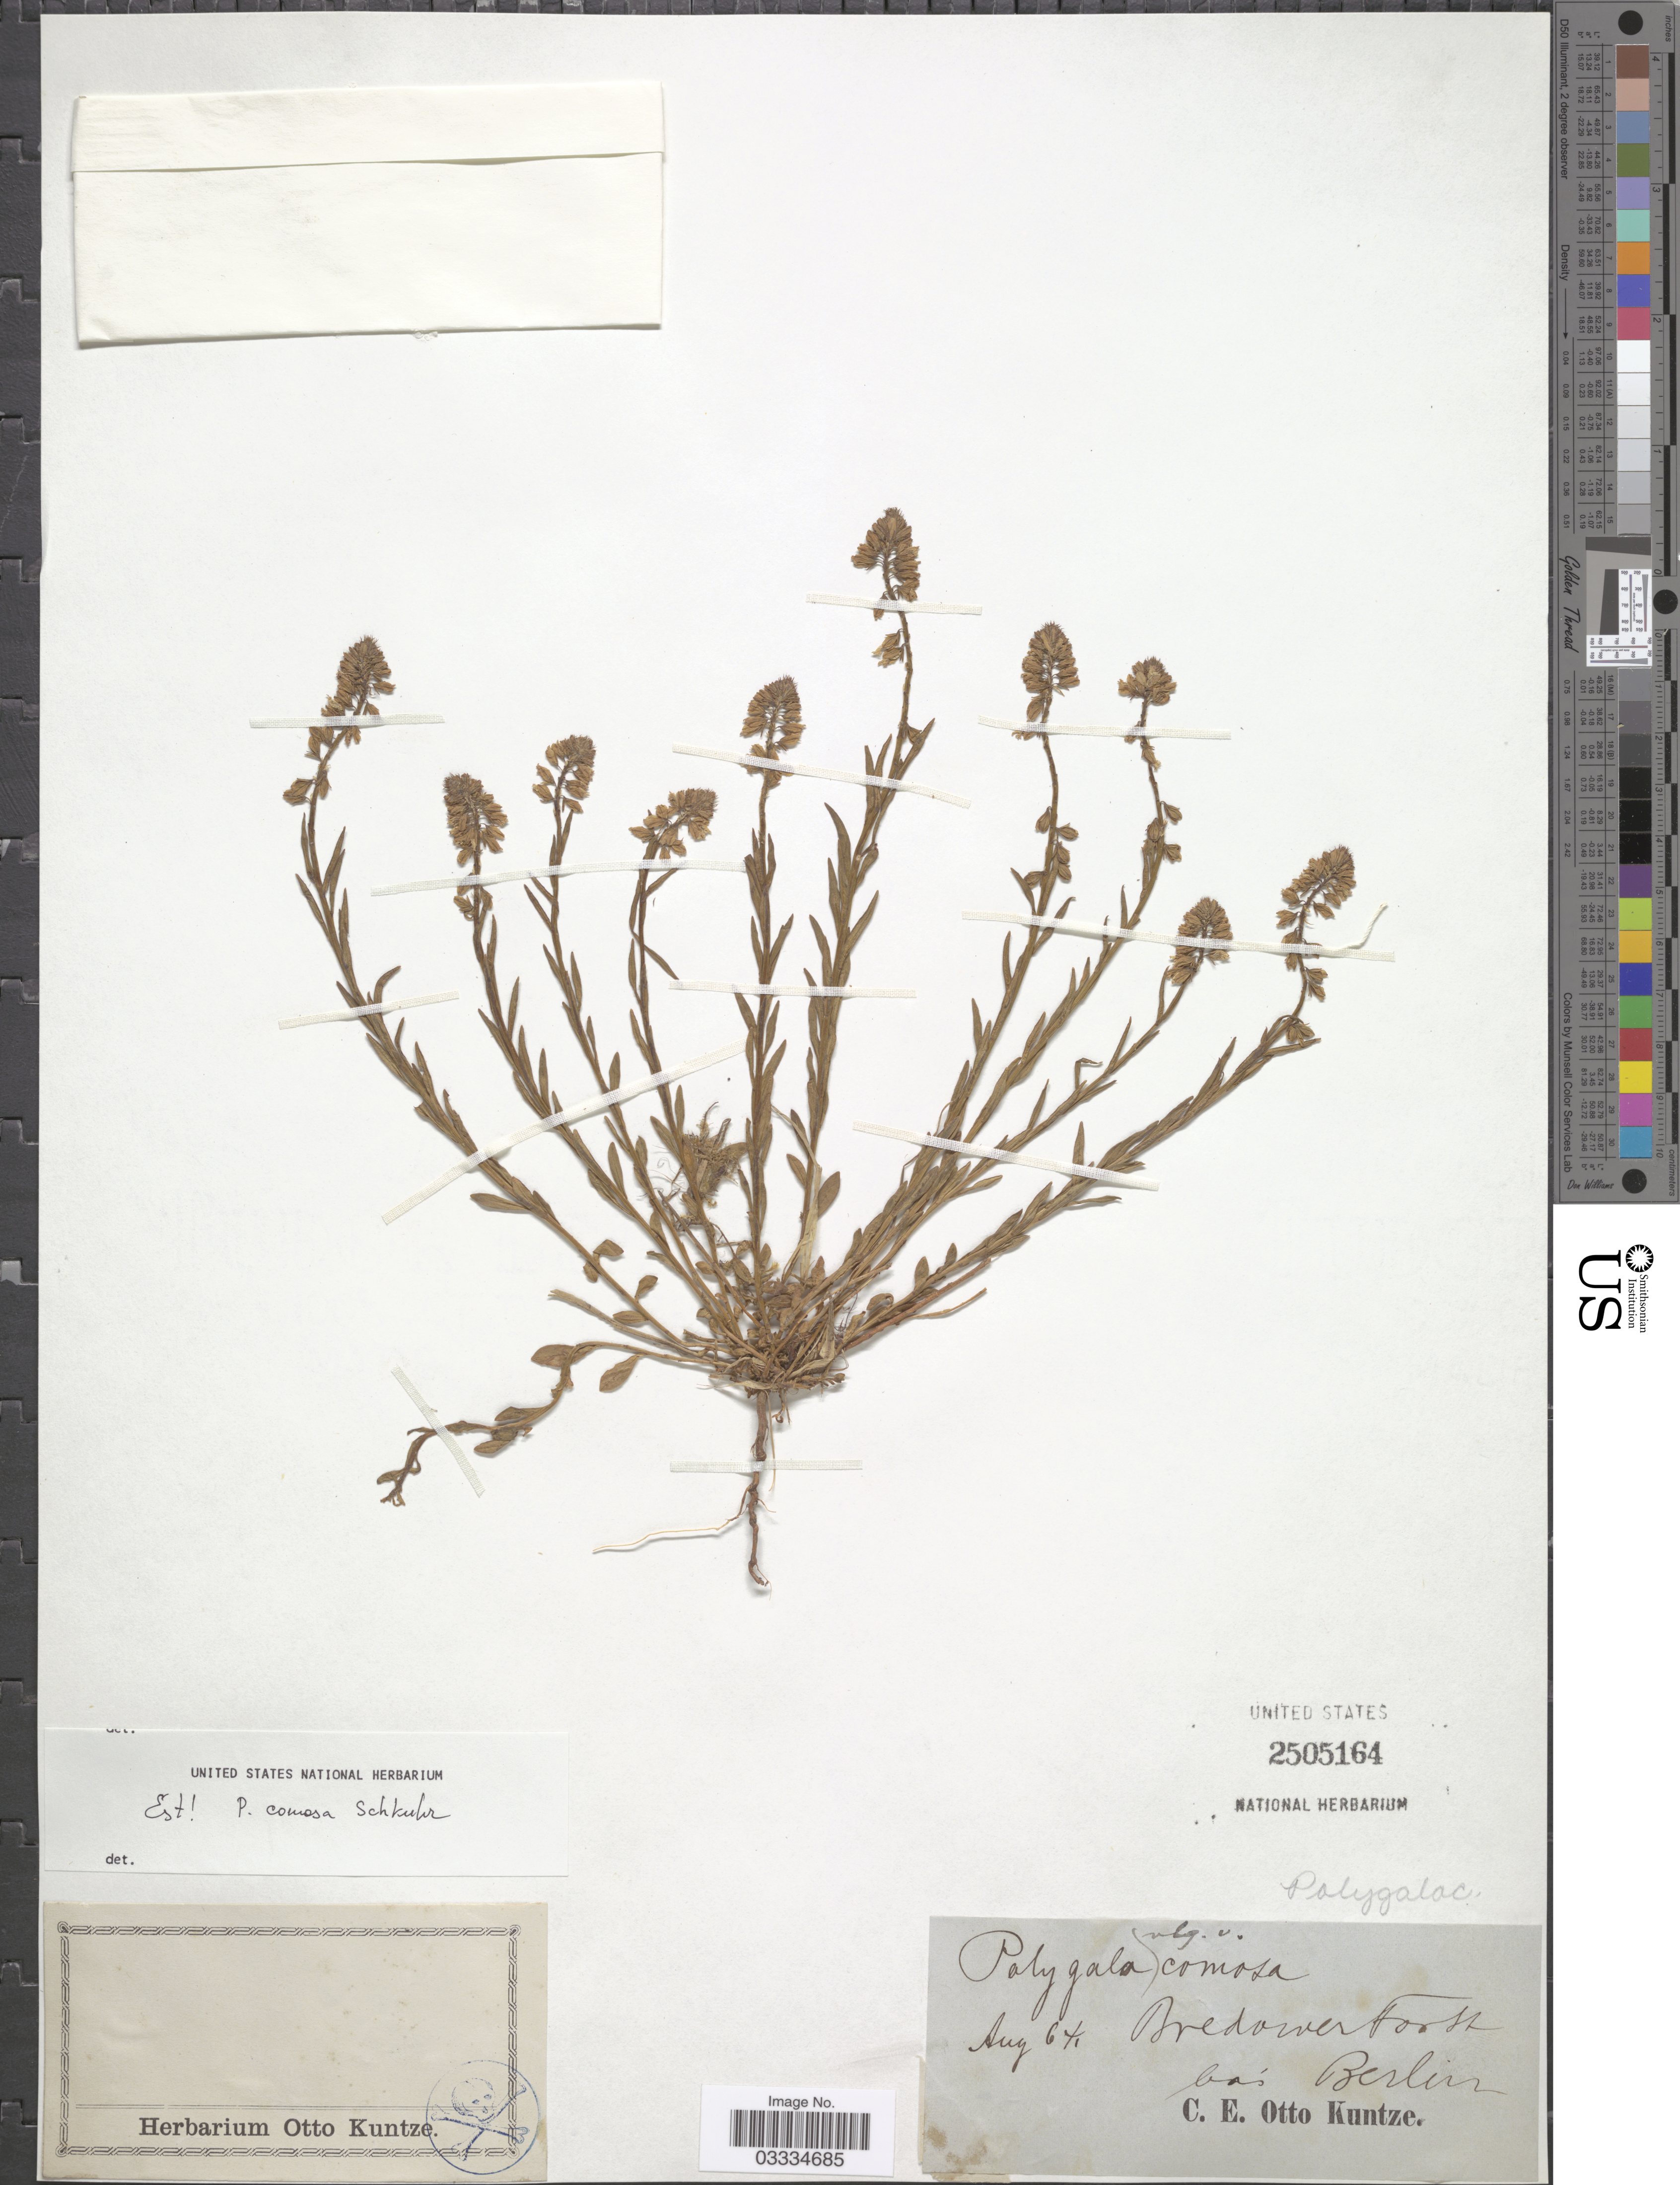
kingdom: Plantae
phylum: Tracheophyta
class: Magnoliopsida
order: Fabales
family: Polygalaceae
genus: Polygala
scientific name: Polygala comosa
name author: Schkuhr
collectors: C.E.O. Kuntze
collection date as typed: Transcribed d/m/y: /8/64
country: Germany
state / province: Berlin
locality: Bredower Forst bei Berlin.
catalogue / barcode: US 2505164